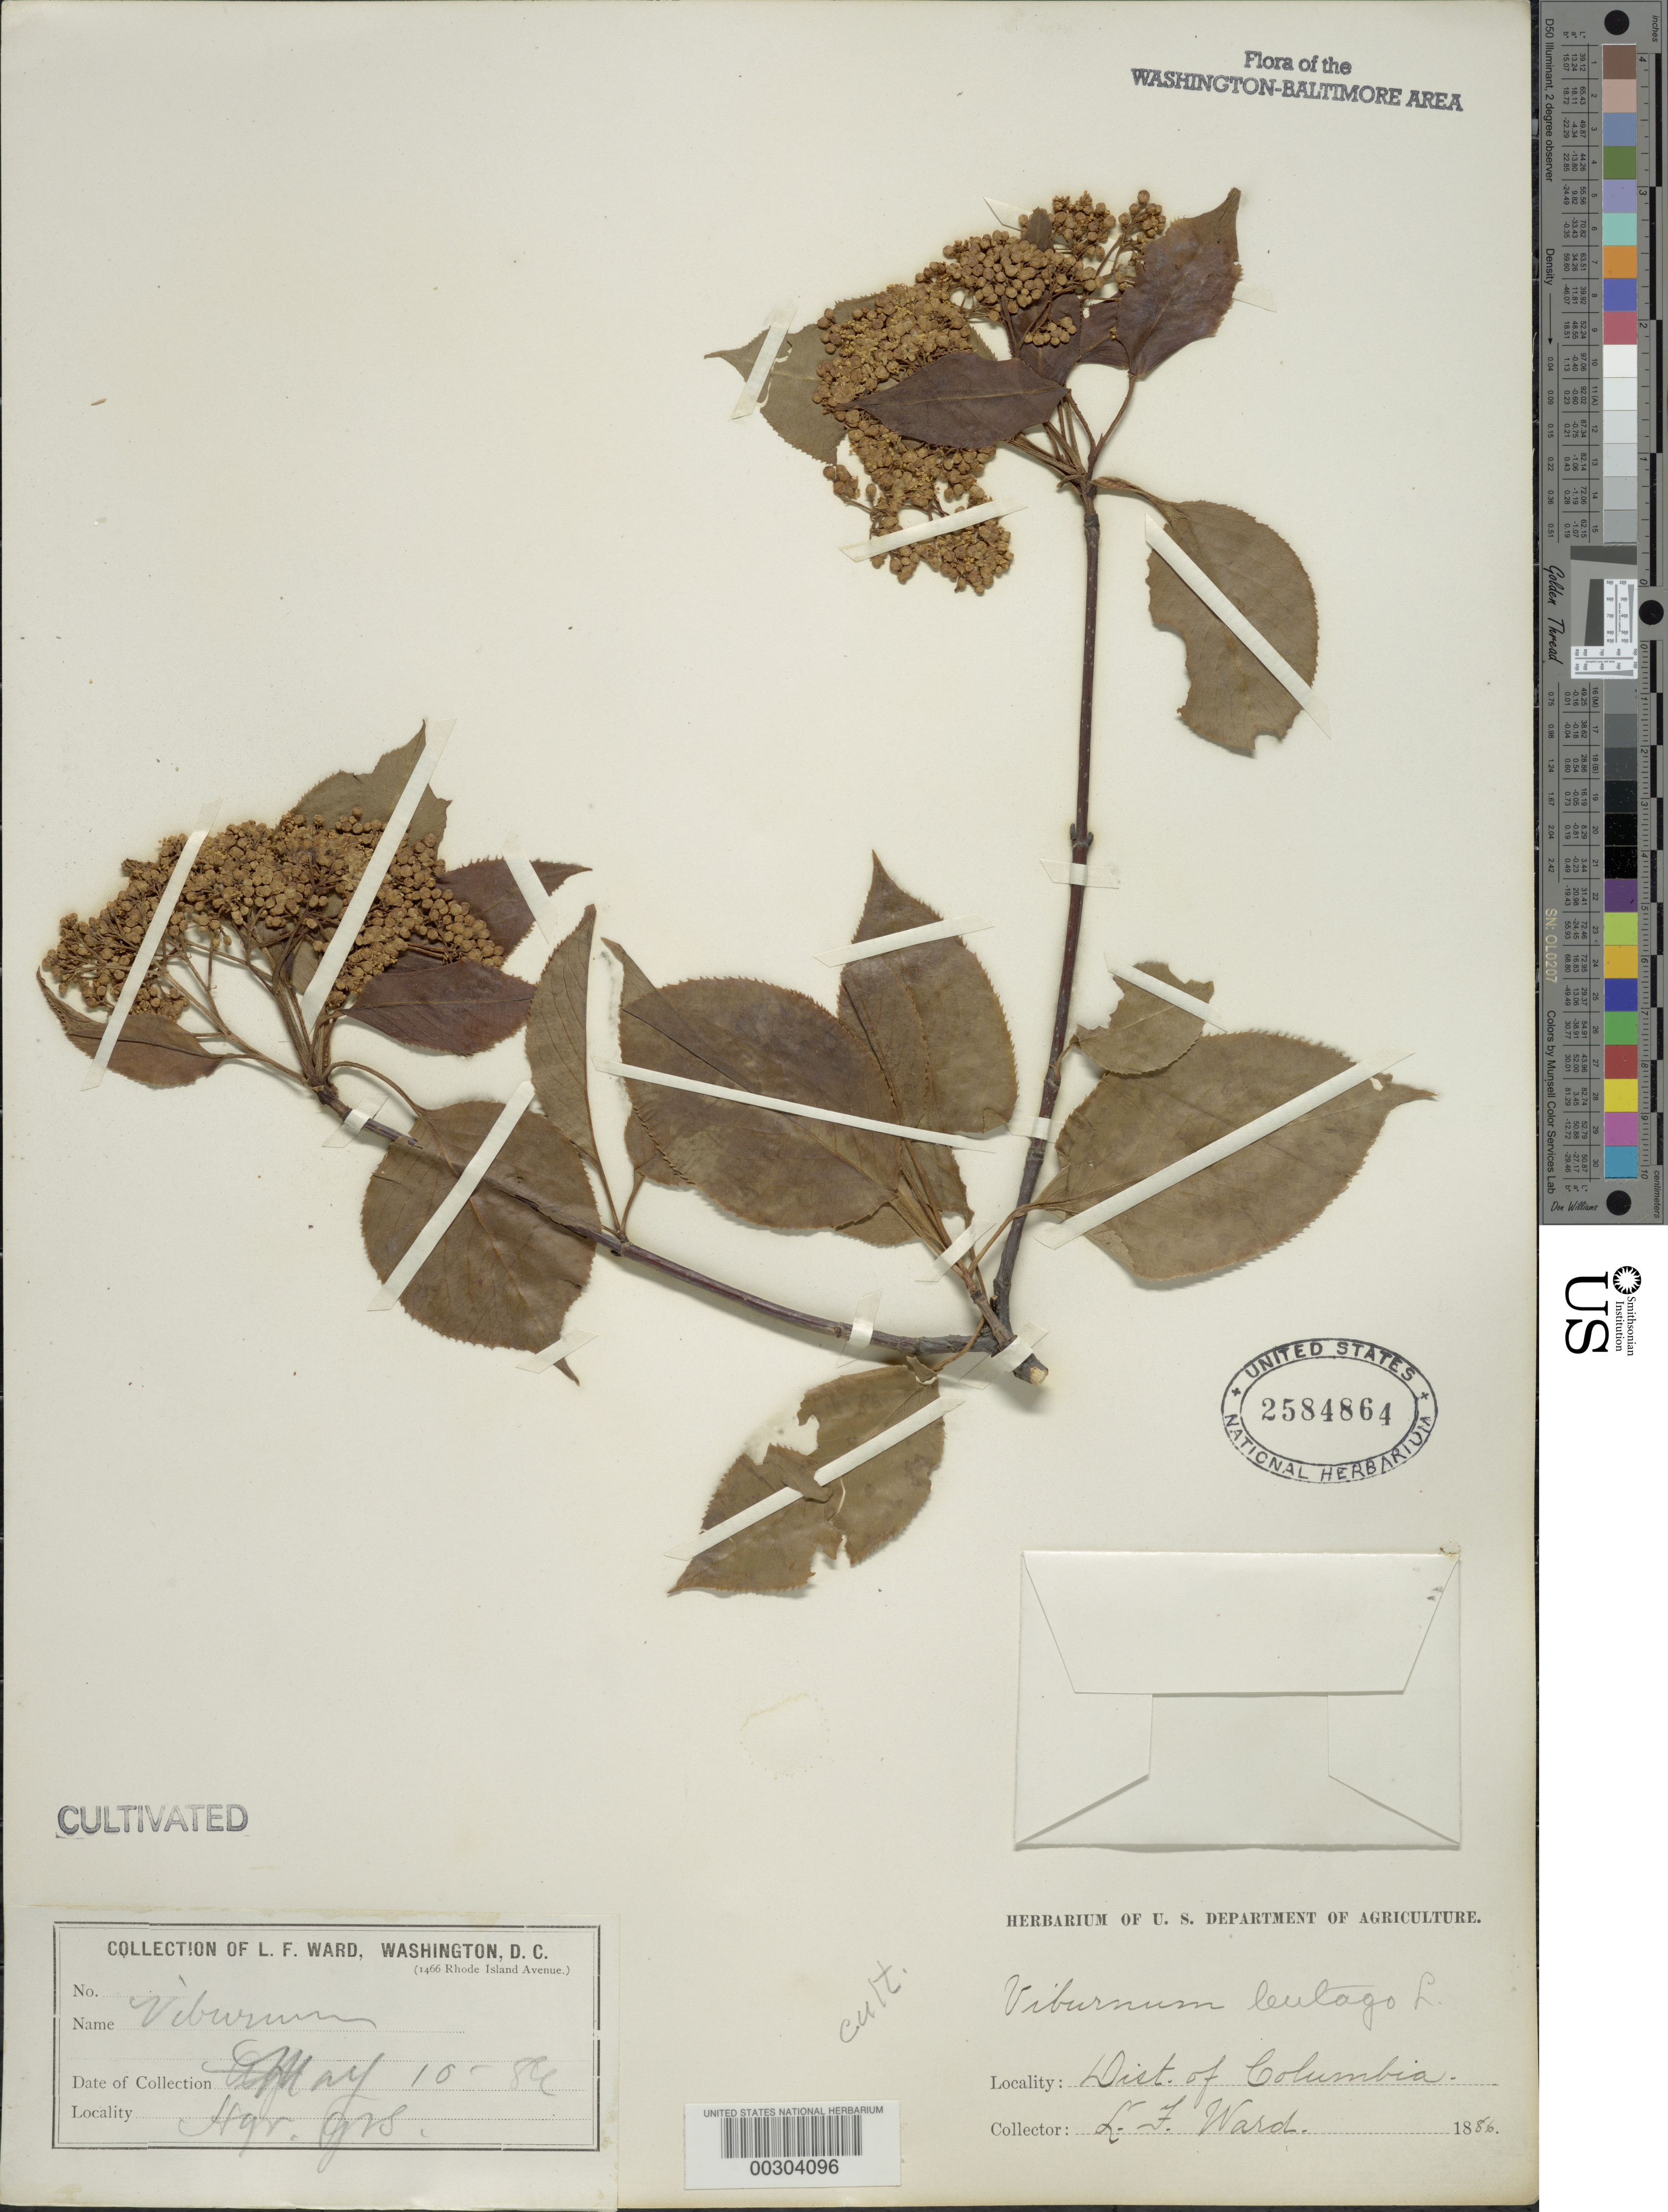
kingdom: Plantae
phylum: Tracheophyta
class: Magnoliopsida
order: Dipsacales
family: Viburnaceae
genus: Viburnum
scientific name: Viburnum lentago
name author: L.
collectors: L. F. Ward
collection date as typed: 10 May 1886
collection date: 1886-05-10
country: United States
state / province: District of Columbia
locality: Department of Agriculture grounds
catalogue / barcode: US 2584864